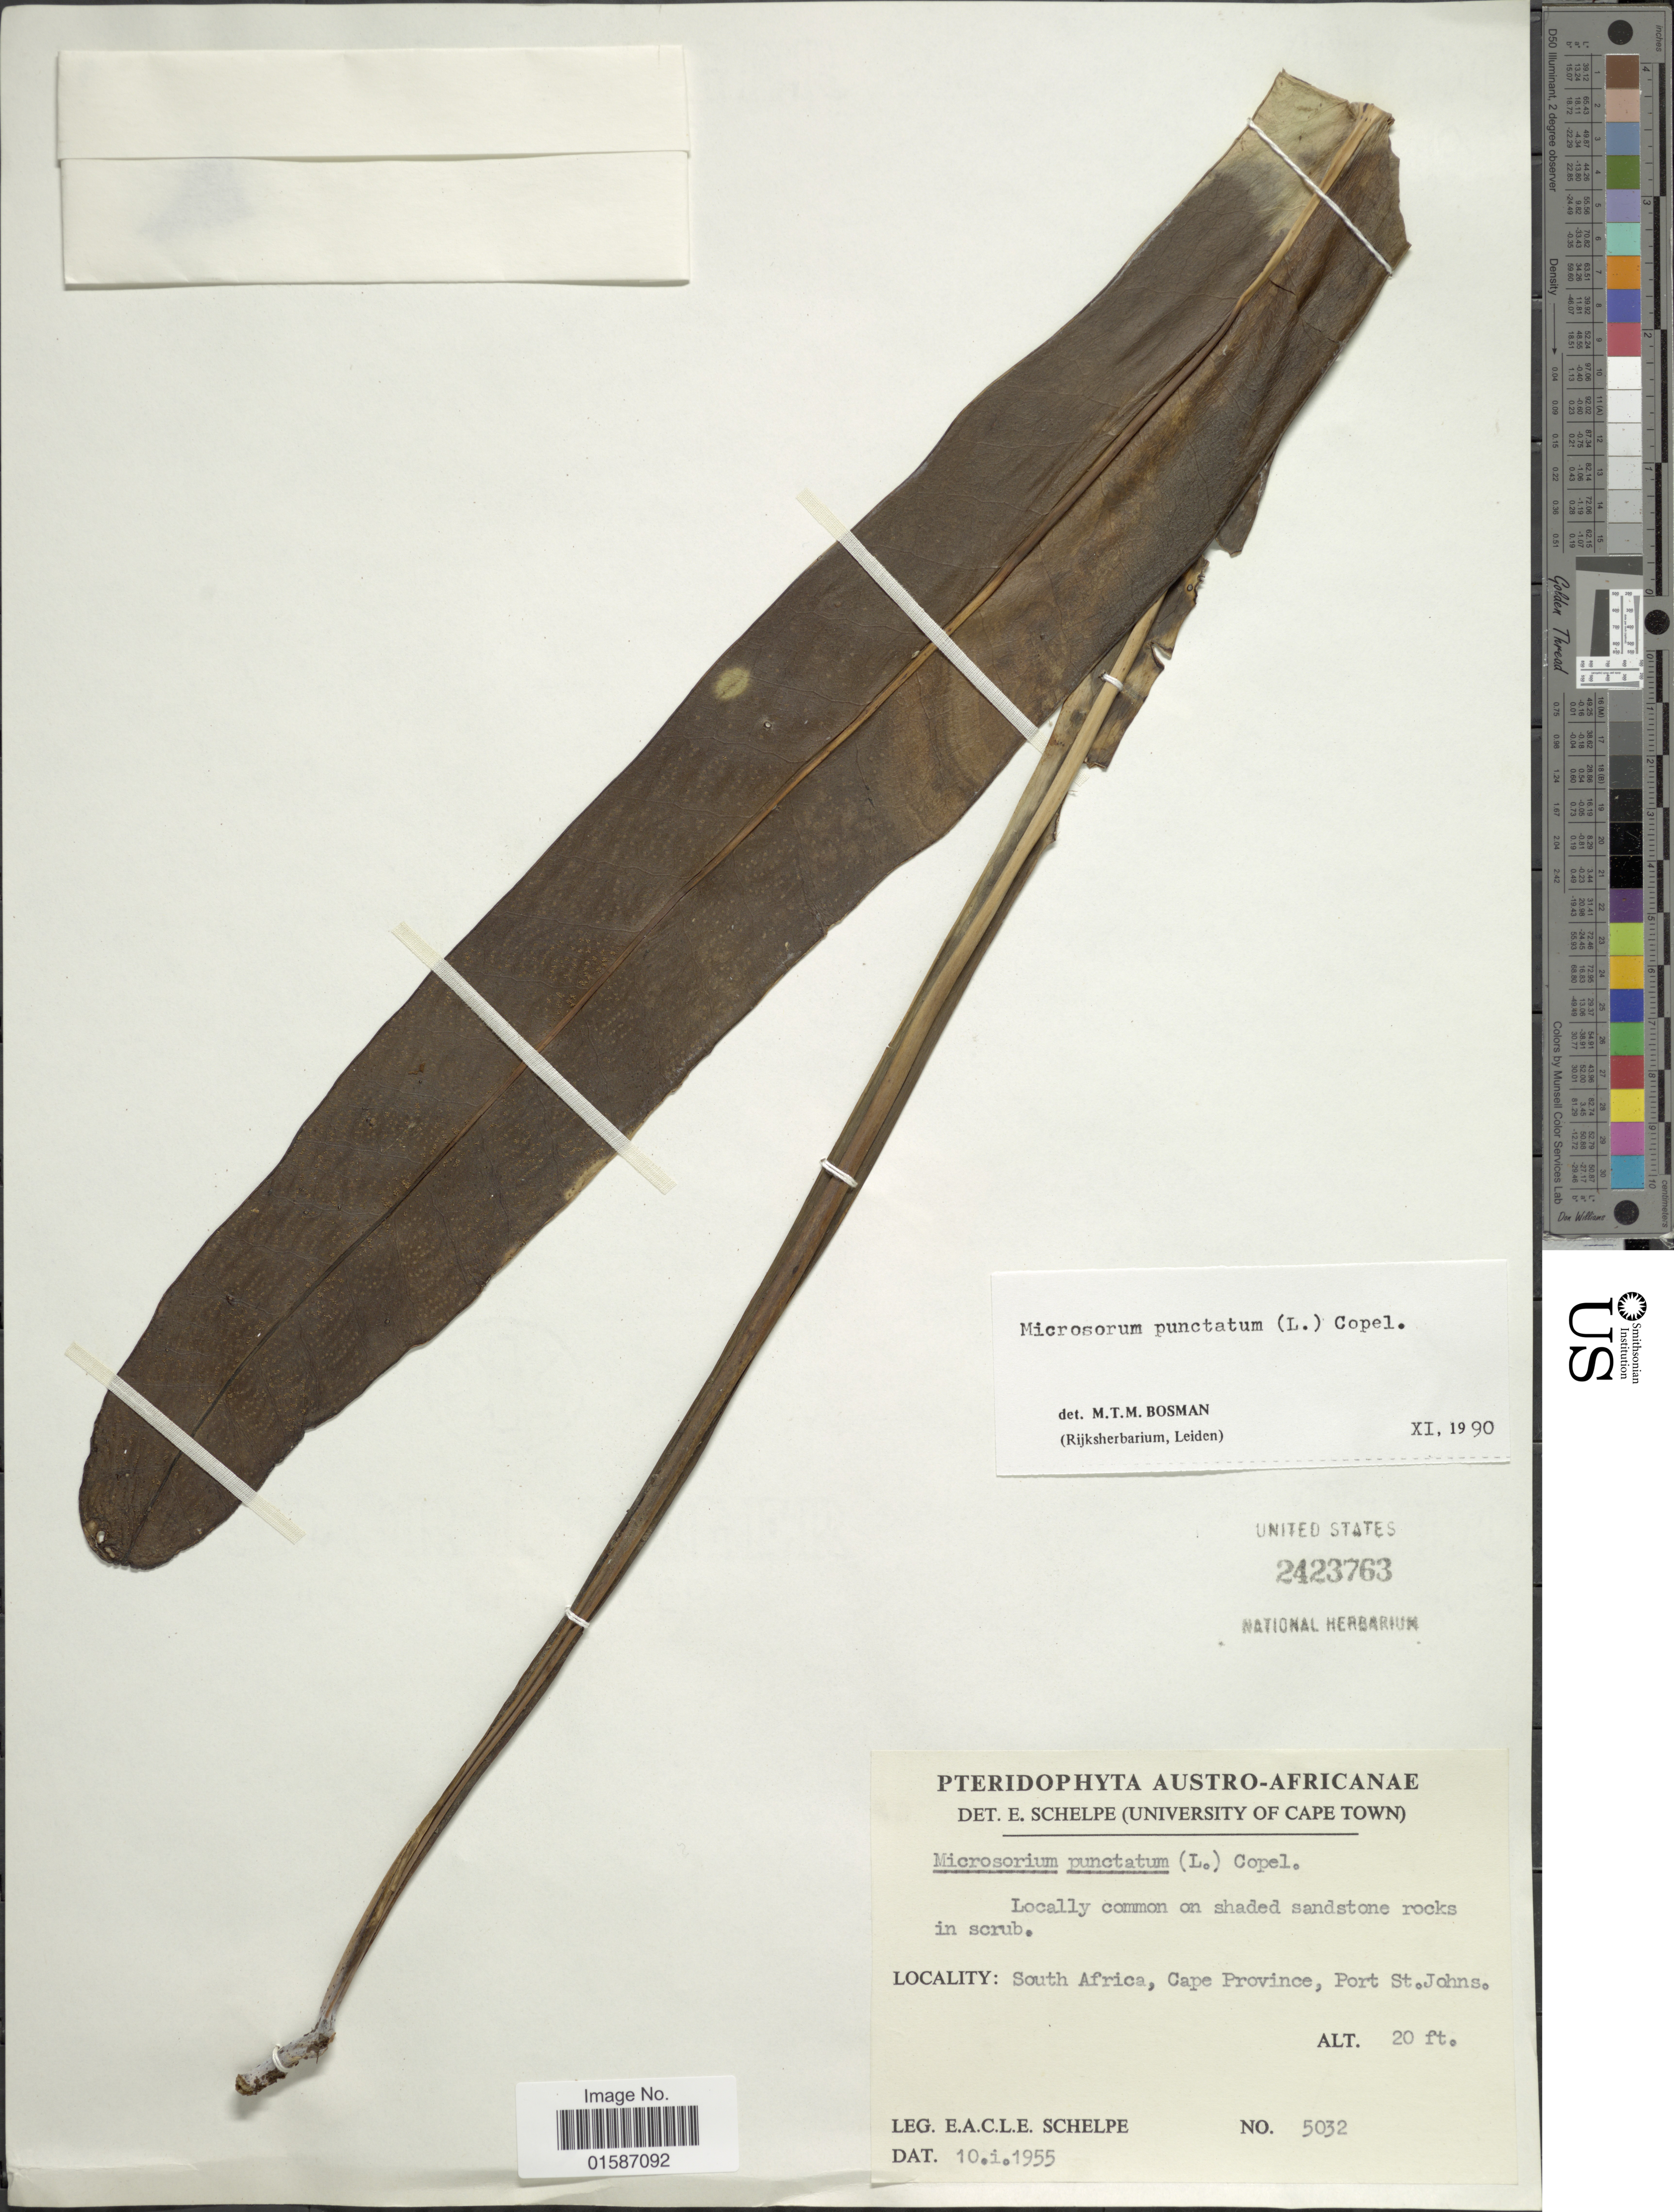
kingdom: Plantae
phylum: Tracheophyta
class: Polypodiopsida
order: Polypodiales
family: Polypodiaceae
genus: Microsorum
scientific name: Microsorum punctatum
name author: (L.) Copel.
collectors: E. A. C. L. E. Schelpe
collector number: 5032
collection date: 1955-01-10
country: South Africa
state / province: Eastern Cape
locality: Port St.Johns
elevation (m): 6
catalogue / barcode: US 2423763